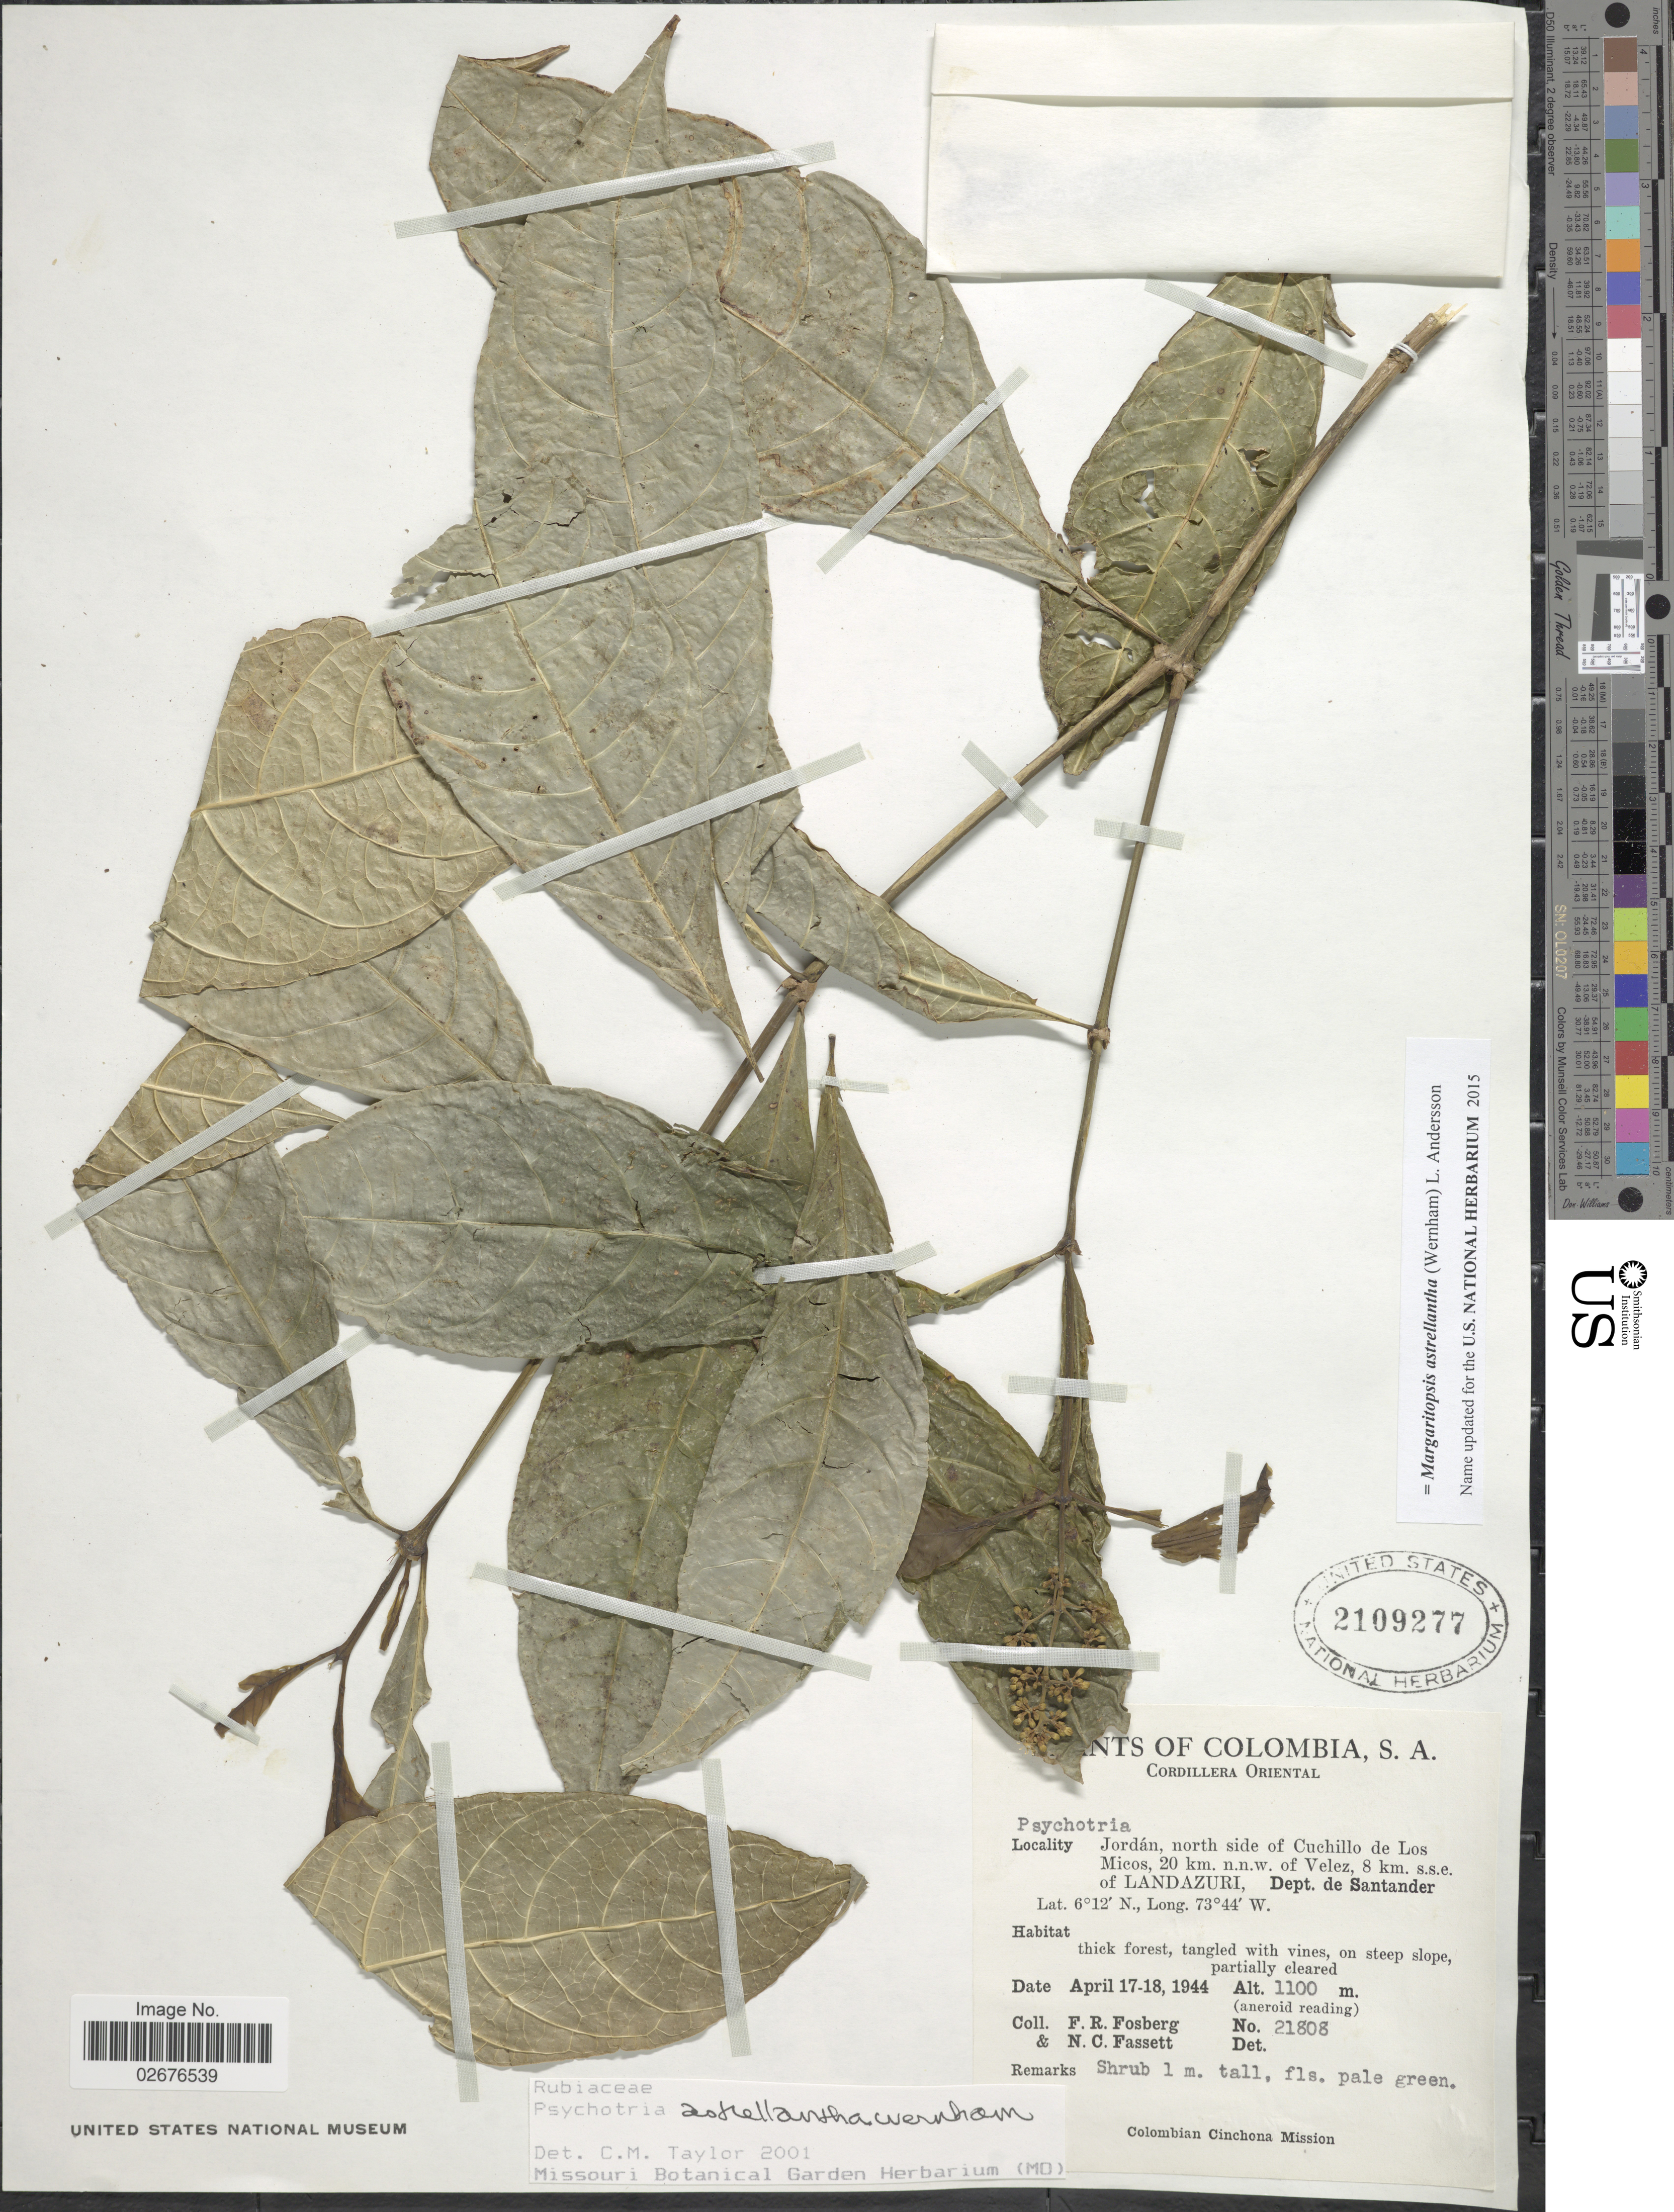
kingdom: Plantae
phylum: Tracheophyta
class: Magnoliopsida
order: Gentianales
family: Rubiaceae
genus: Margaritopsis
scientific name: Margaritopsis astrellantha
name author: (Wernham) L. Andersson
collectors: F. R. Fosberg & N. C. Fassett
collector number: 21808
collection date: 1944-04-17/1944-04-18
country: Colombia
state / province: Santander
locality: Cordillera Central, Jordan, north side of Cuchillo de Los Micos, 20 km. n.n.w. of Velez, 8 km. s.s.e. of Landazuri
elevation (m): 1100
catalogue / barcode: US 2109277